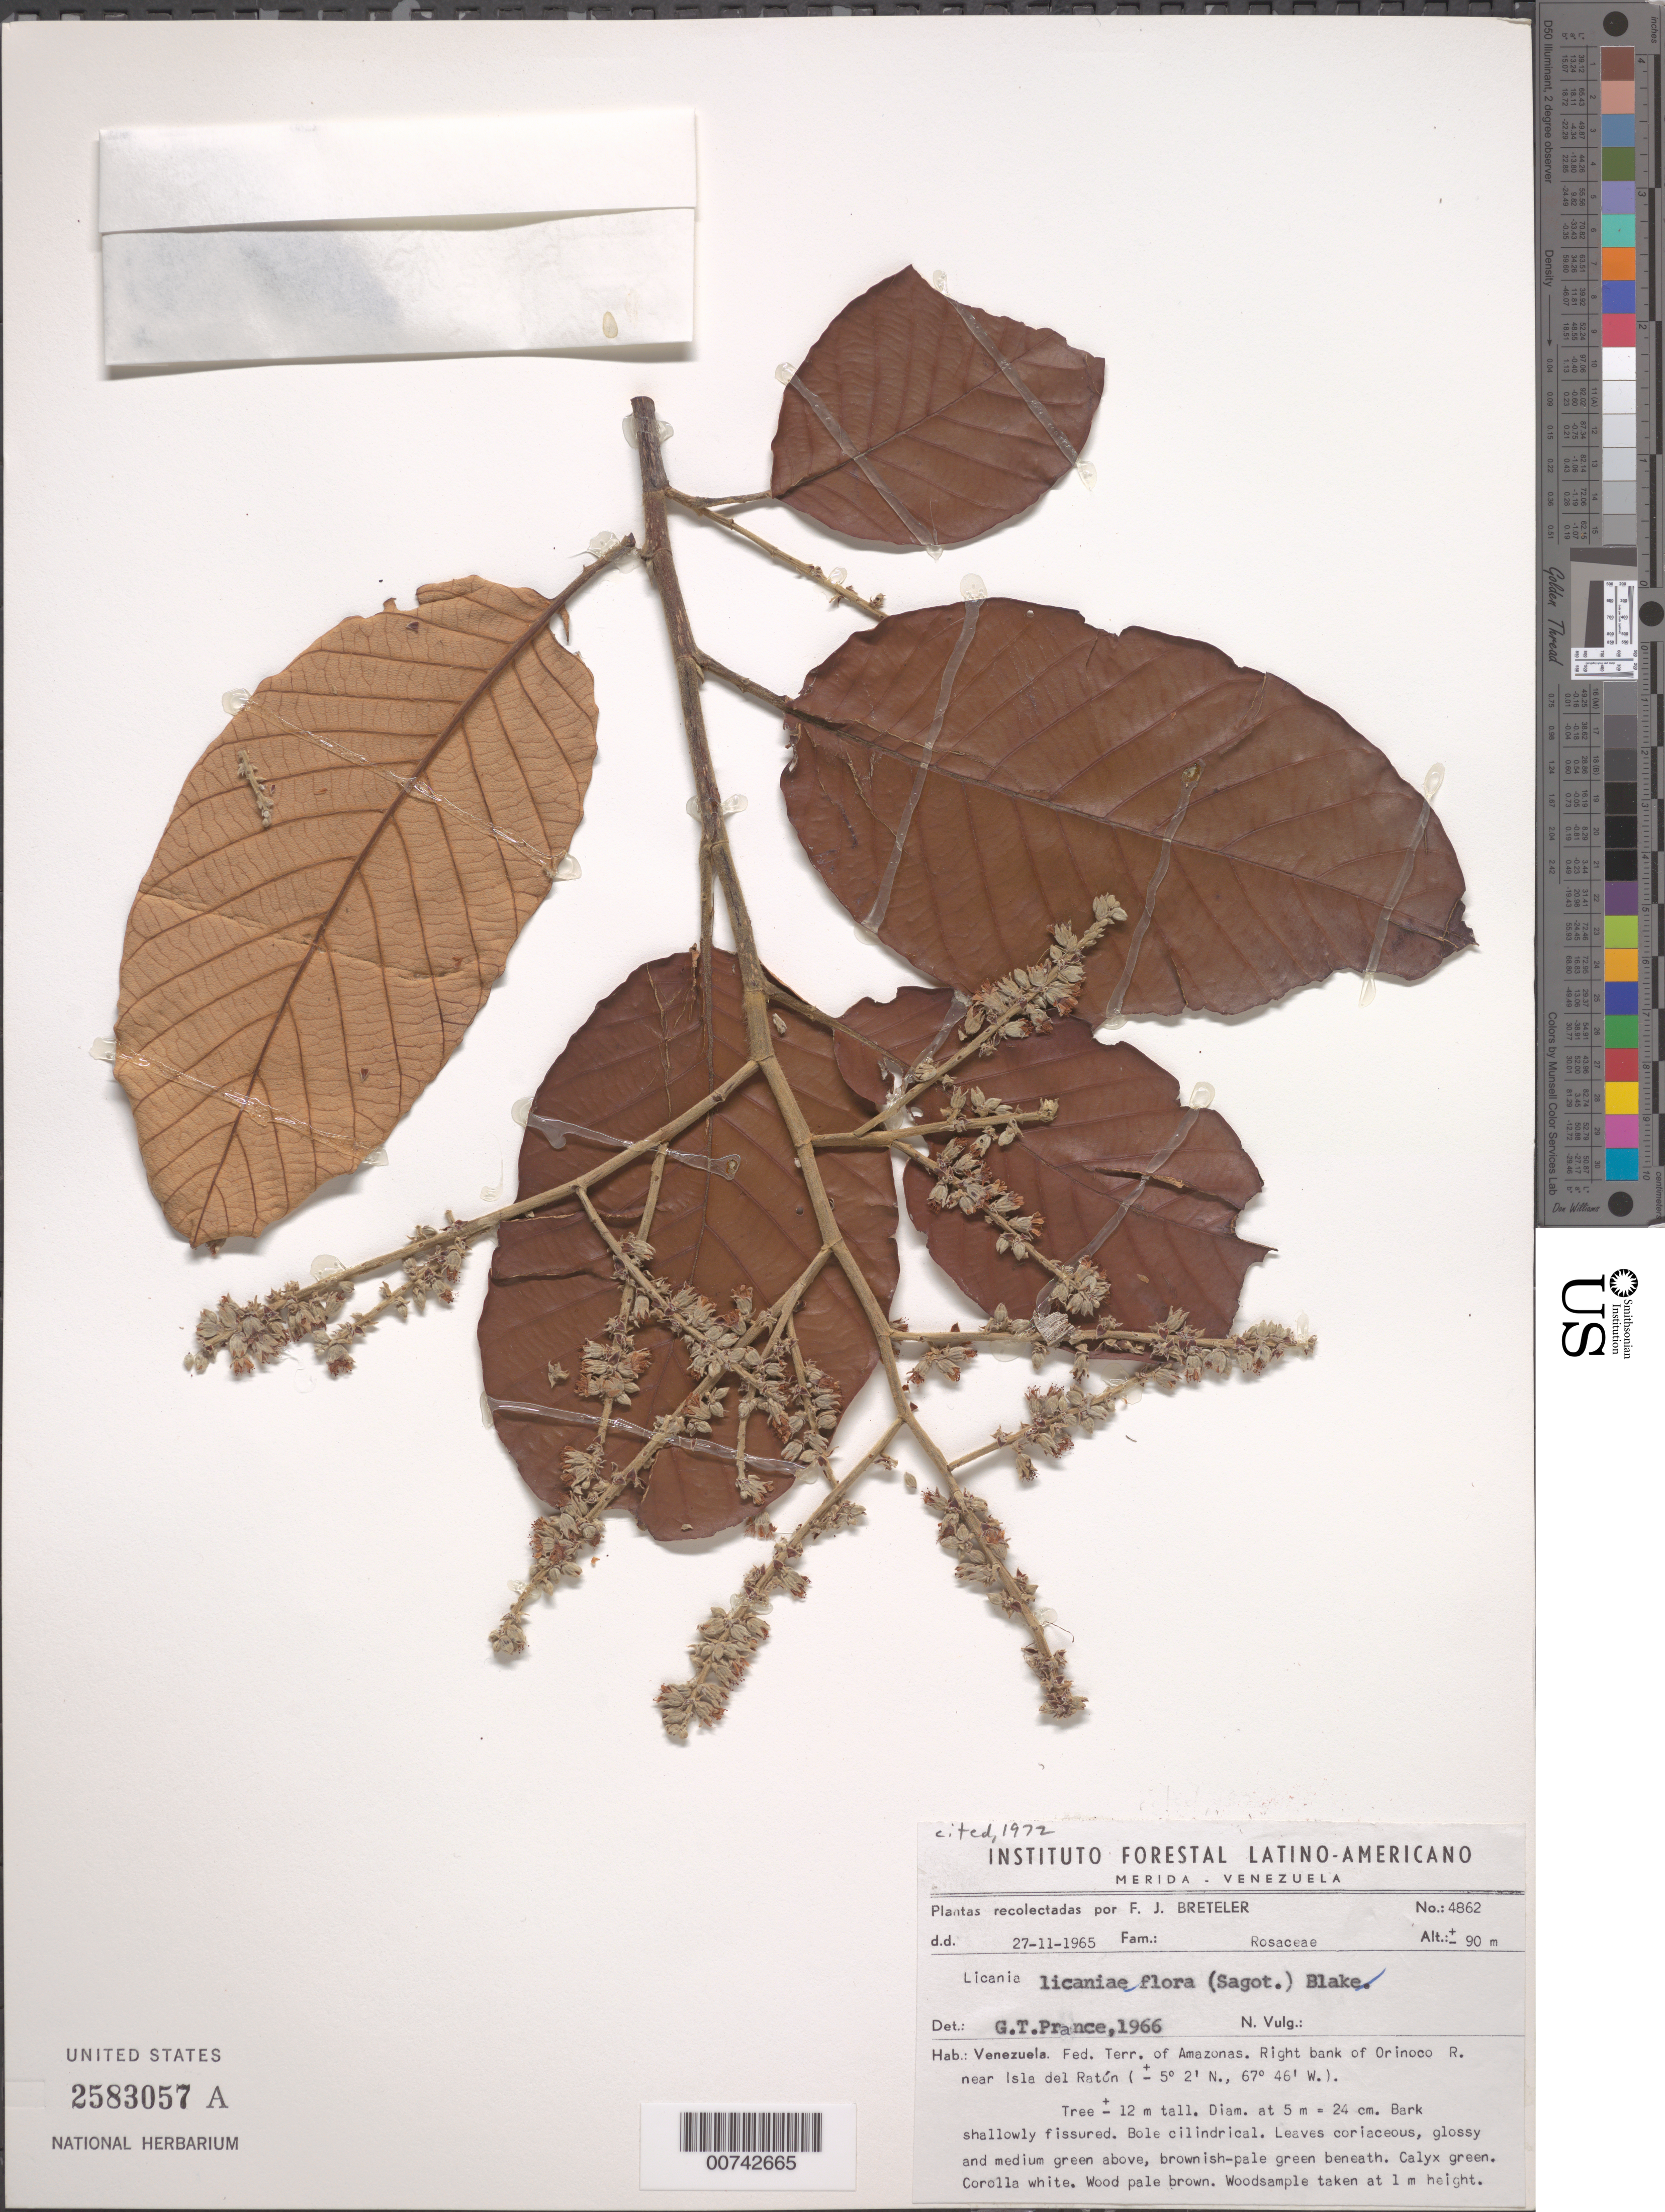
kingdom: Plantae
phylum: Tracheophyta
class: Magnoliopsida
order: Malpighiales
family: Chrysobalanaceae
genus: Parinariopsis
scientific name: Parinariopsis licaniiflora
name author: (Sagot) Sothers & Prance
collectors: F. J. Breteler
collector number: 4862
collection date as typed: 27-Nov-65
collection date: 1965-11-27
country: Venezuela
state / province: Amazonas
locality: Orinoco R., right bank, near Isla del Raton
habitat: River bank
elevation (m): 90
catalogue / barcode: US 2583057A